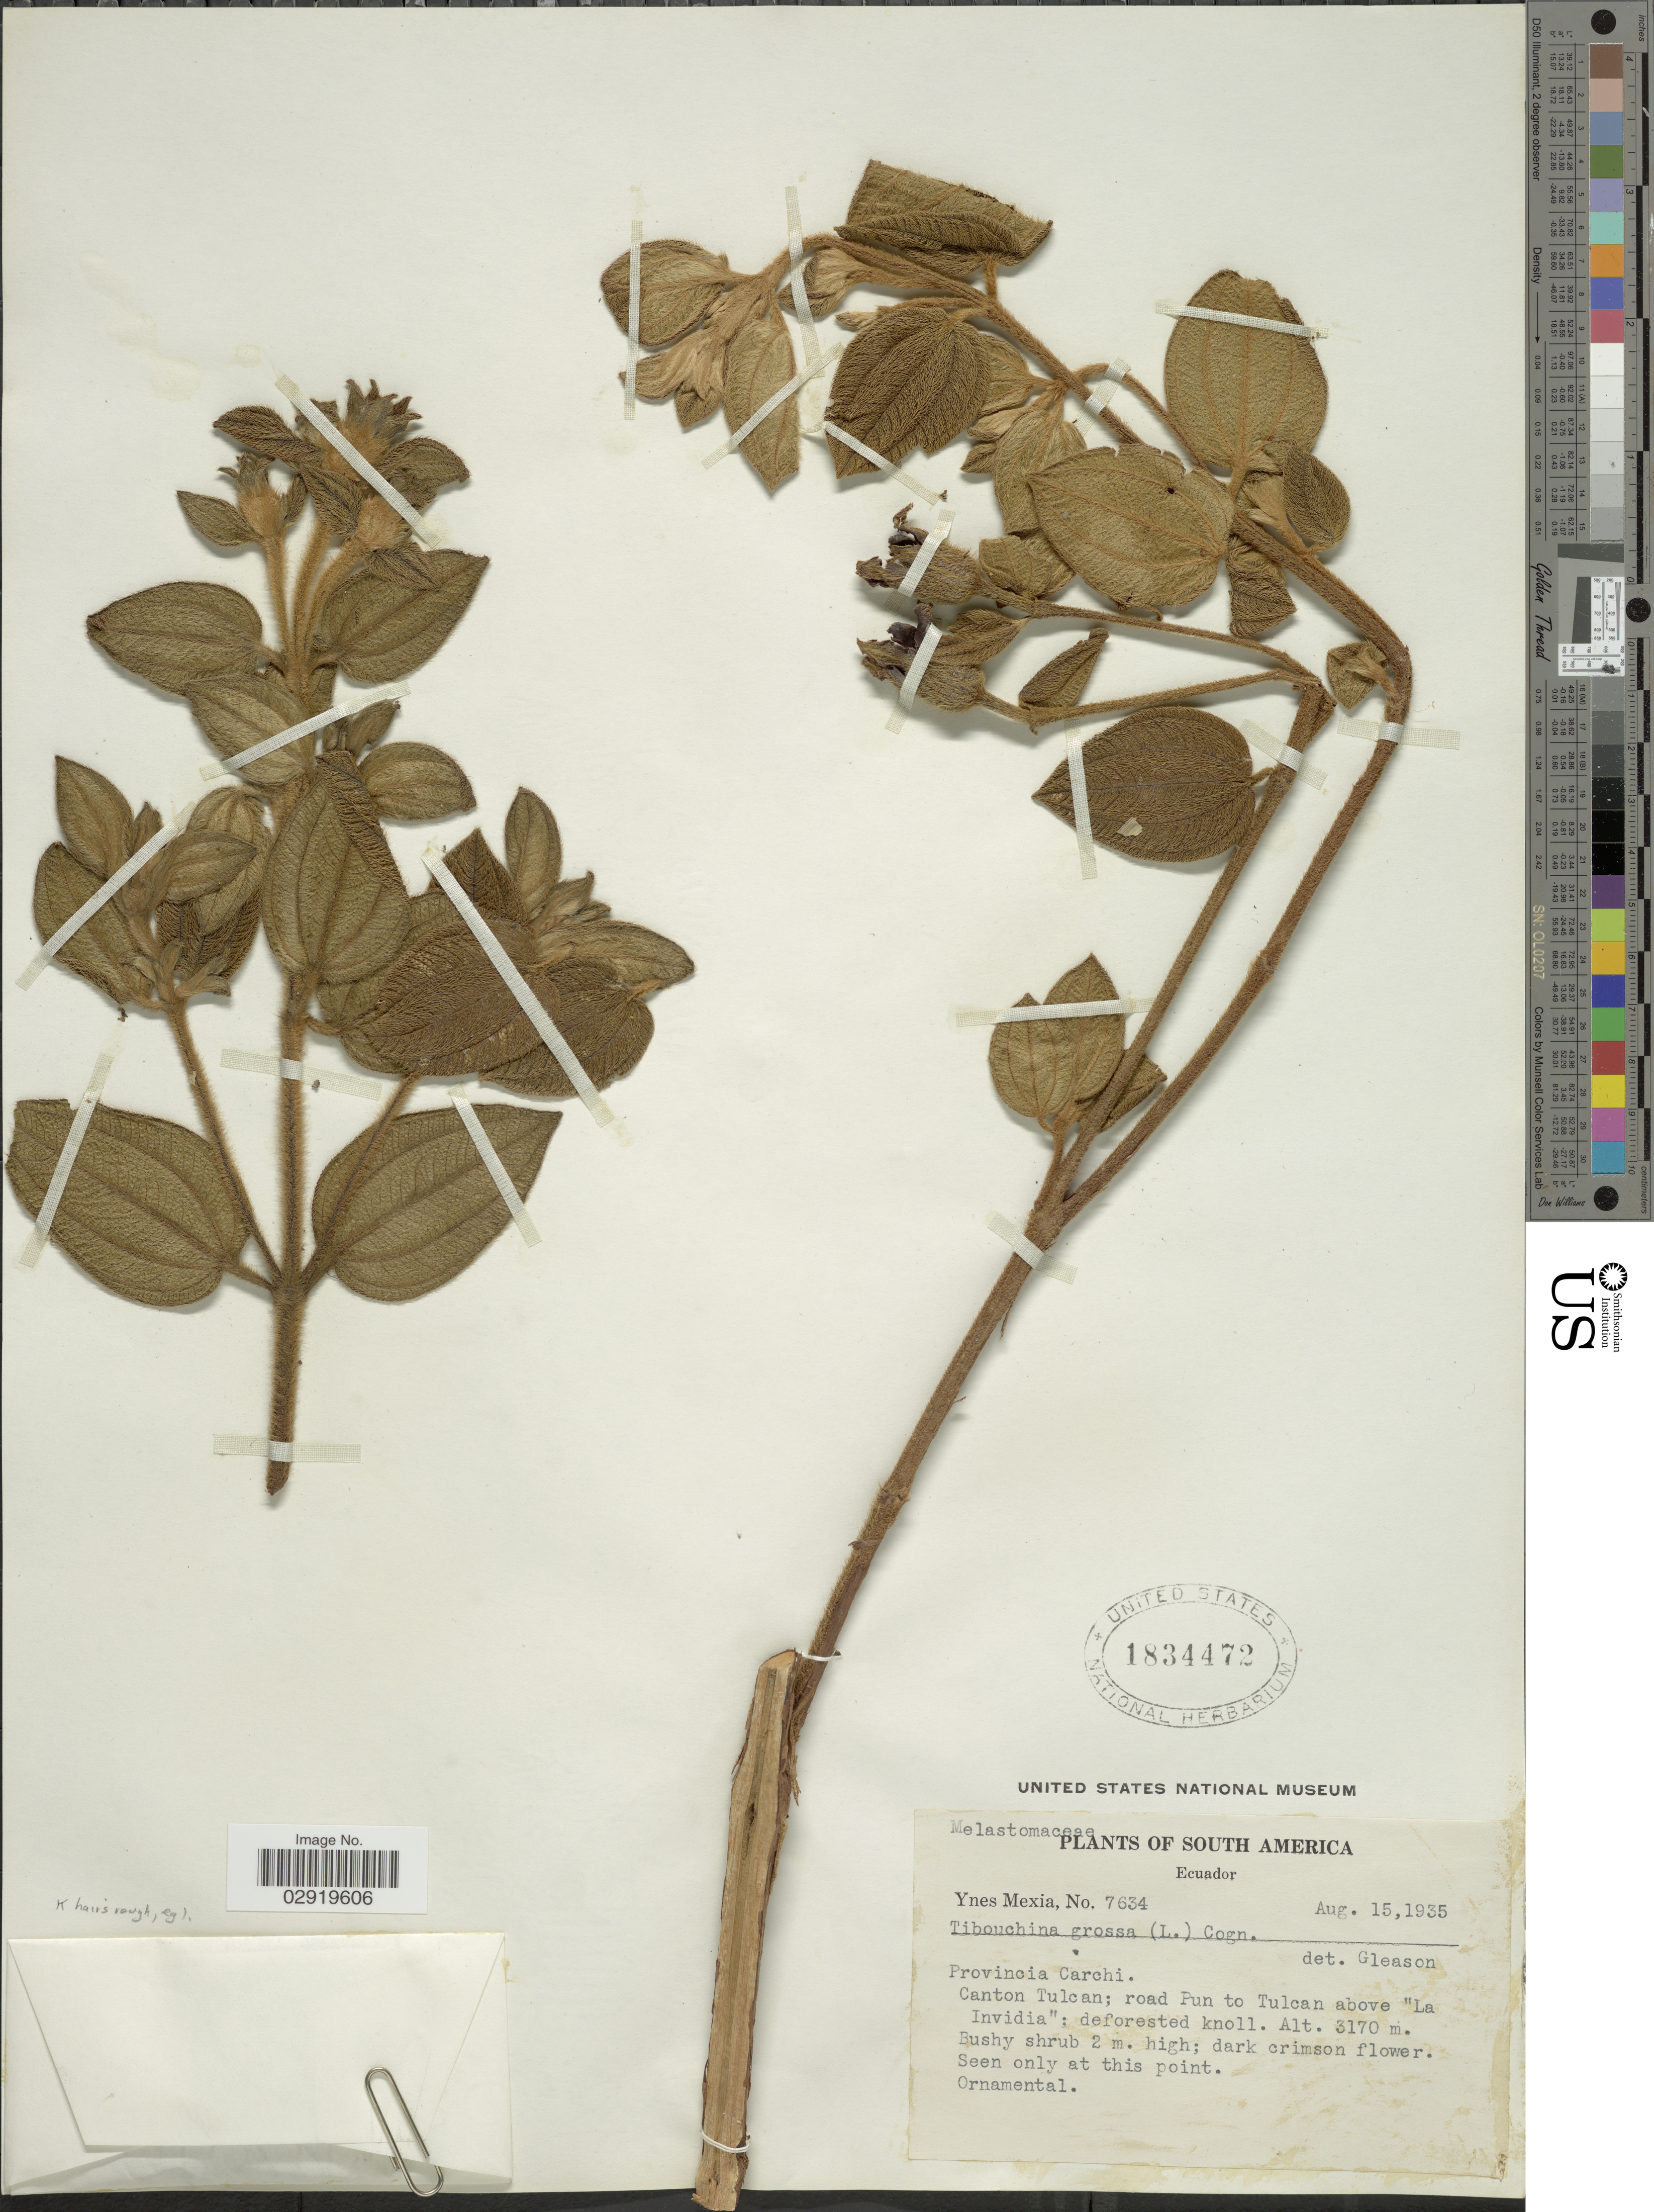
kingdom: Plantae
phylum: Tracheophyta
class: Magnoliopsida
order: Myrtales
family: Melastomataceae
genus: Chaetogastra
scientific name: Chaetogastra grossa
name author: (L. f.) P.J.F. Guim. & Michelang.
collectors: Y. Mexia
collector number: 7634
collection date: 1935-08-15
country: Ecuador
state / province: Carchi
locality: Canton Tulcan; road Pun to Tulcan above "La Invidia".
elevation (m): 3170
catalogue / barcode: US 1834472